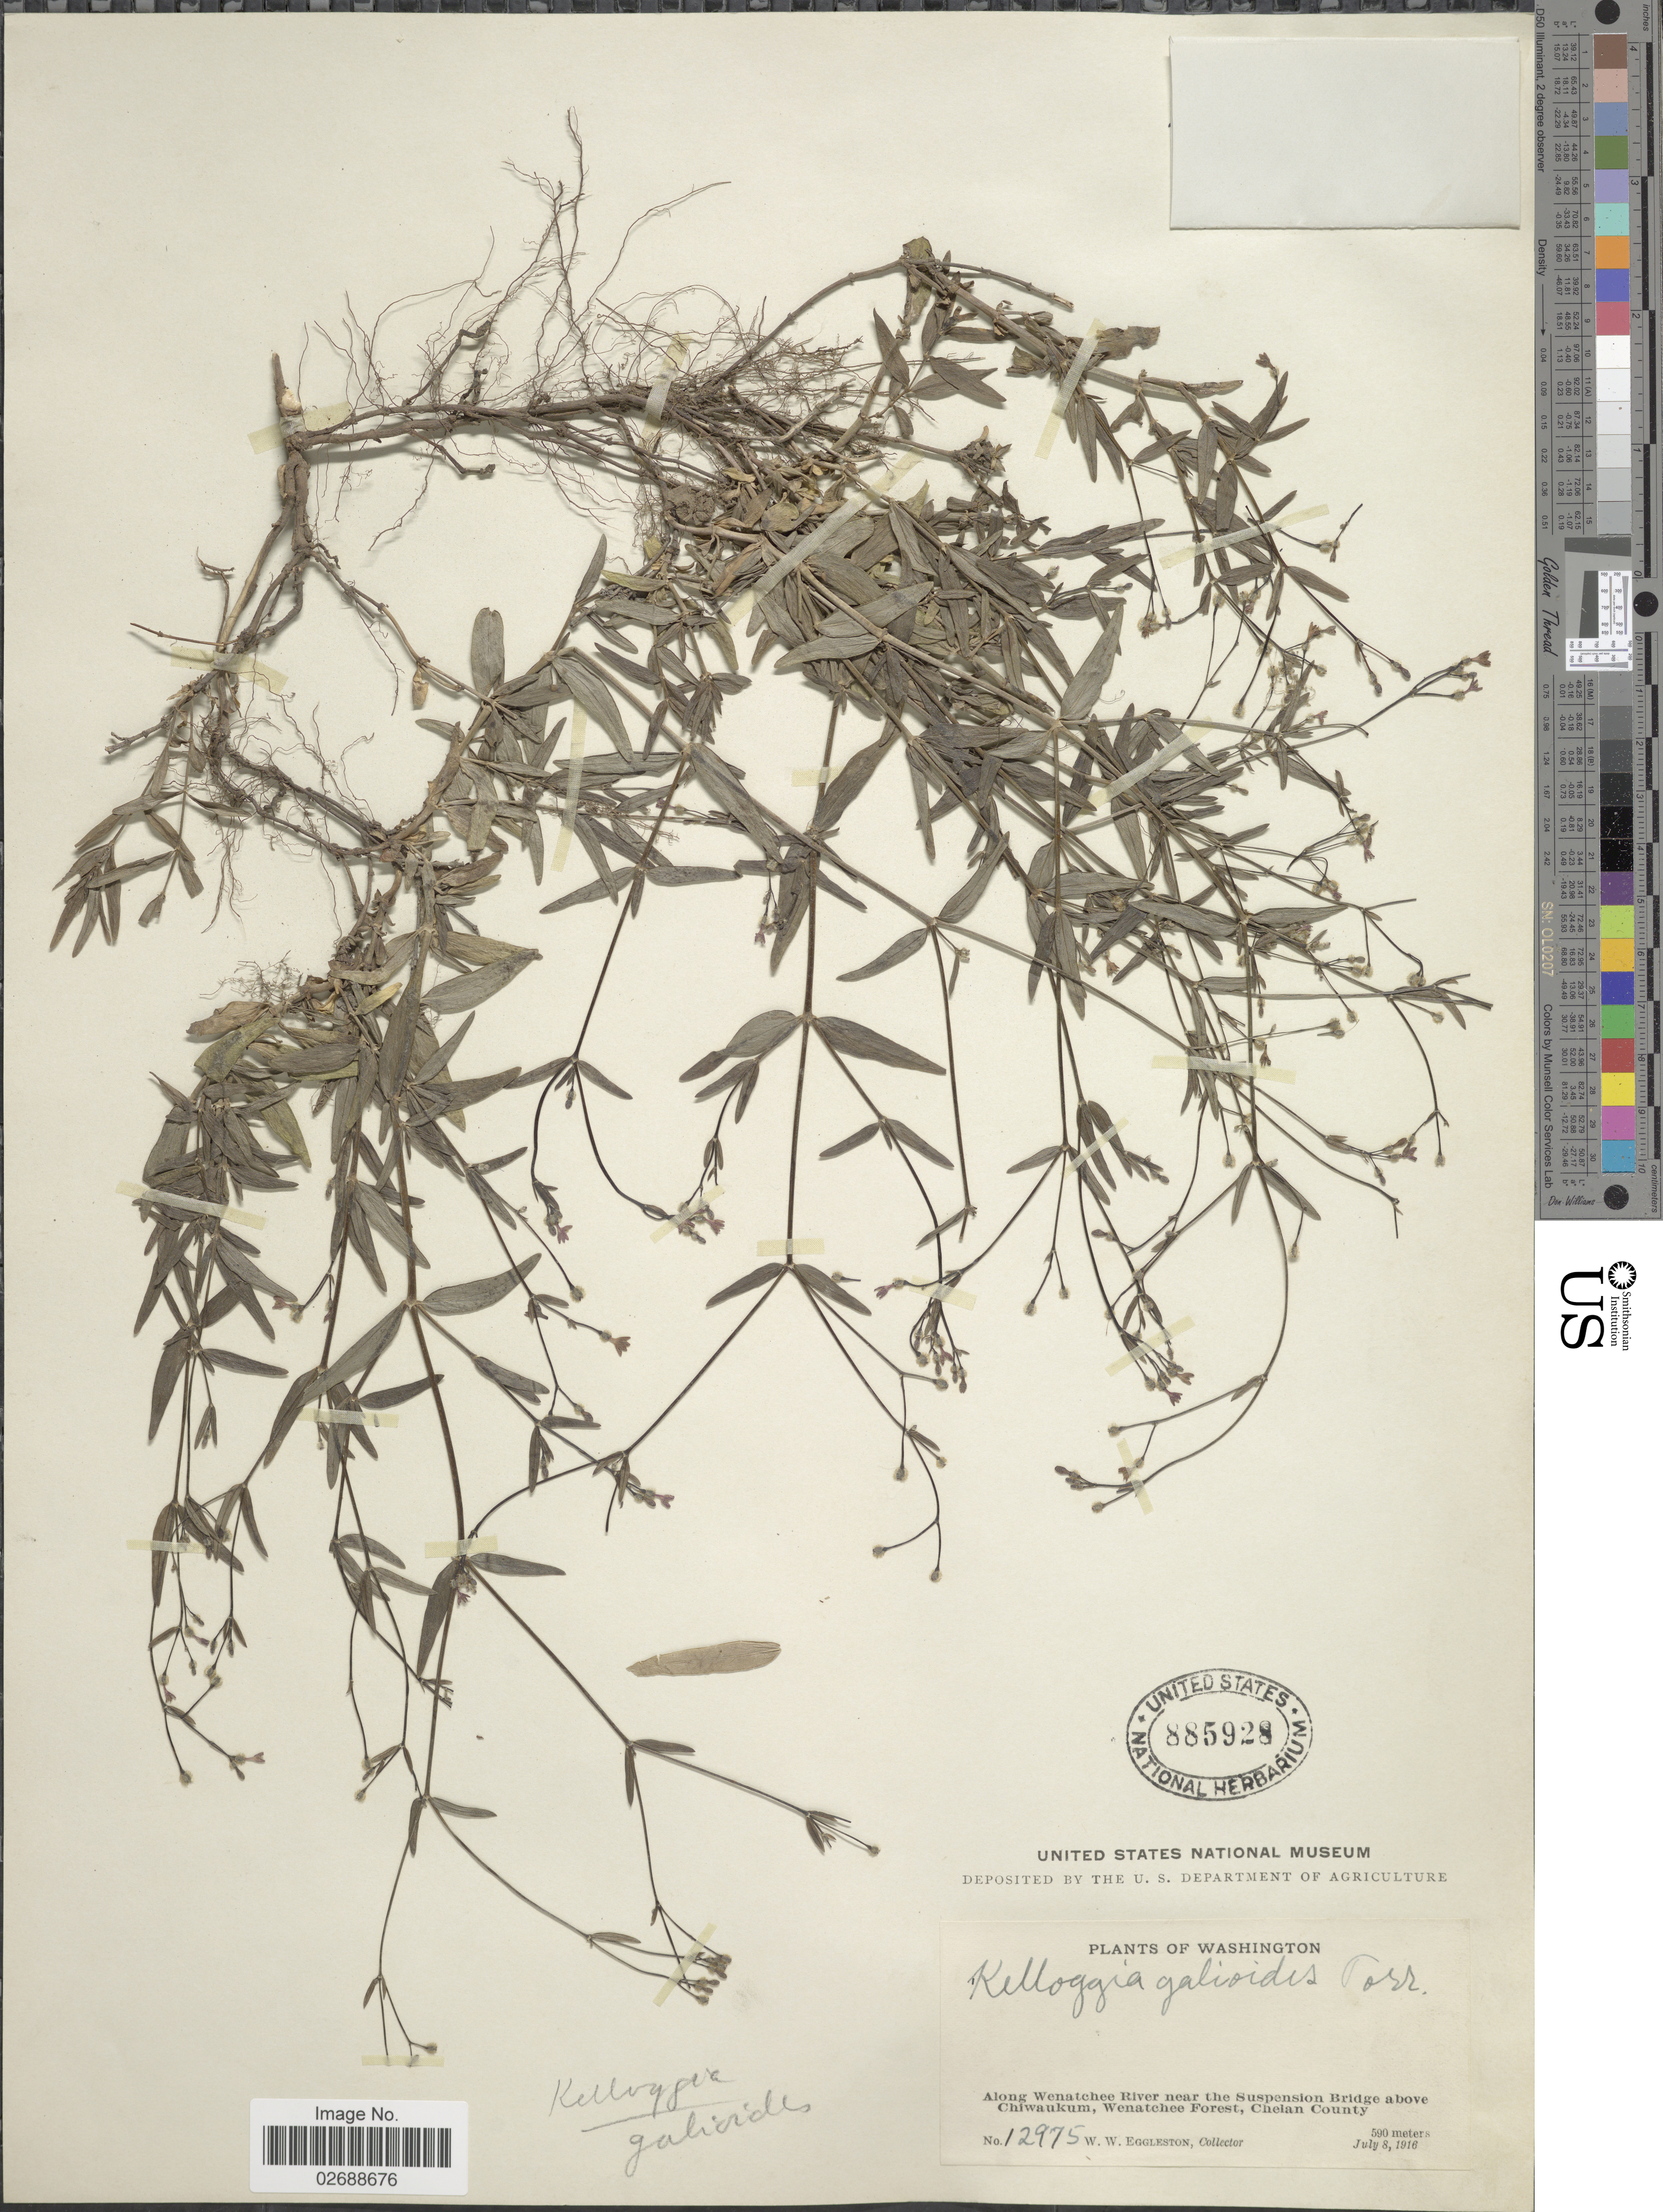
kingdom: Plantae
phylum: Tracheophyta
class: Magnoliopsida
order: Gentianales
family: Rubiaceae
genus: Kelloggia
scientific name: Kelloggia galioides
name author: Torr.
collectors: W. W. Eggleston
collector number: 12975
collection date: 1916-07-08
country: United States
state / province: Washington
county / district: Chelan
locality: Along Wenatchee River near the Suspension Bridge above Chiwaukum, Wenatchee Forest, Chelan County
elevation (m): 590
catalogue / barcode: US 885928